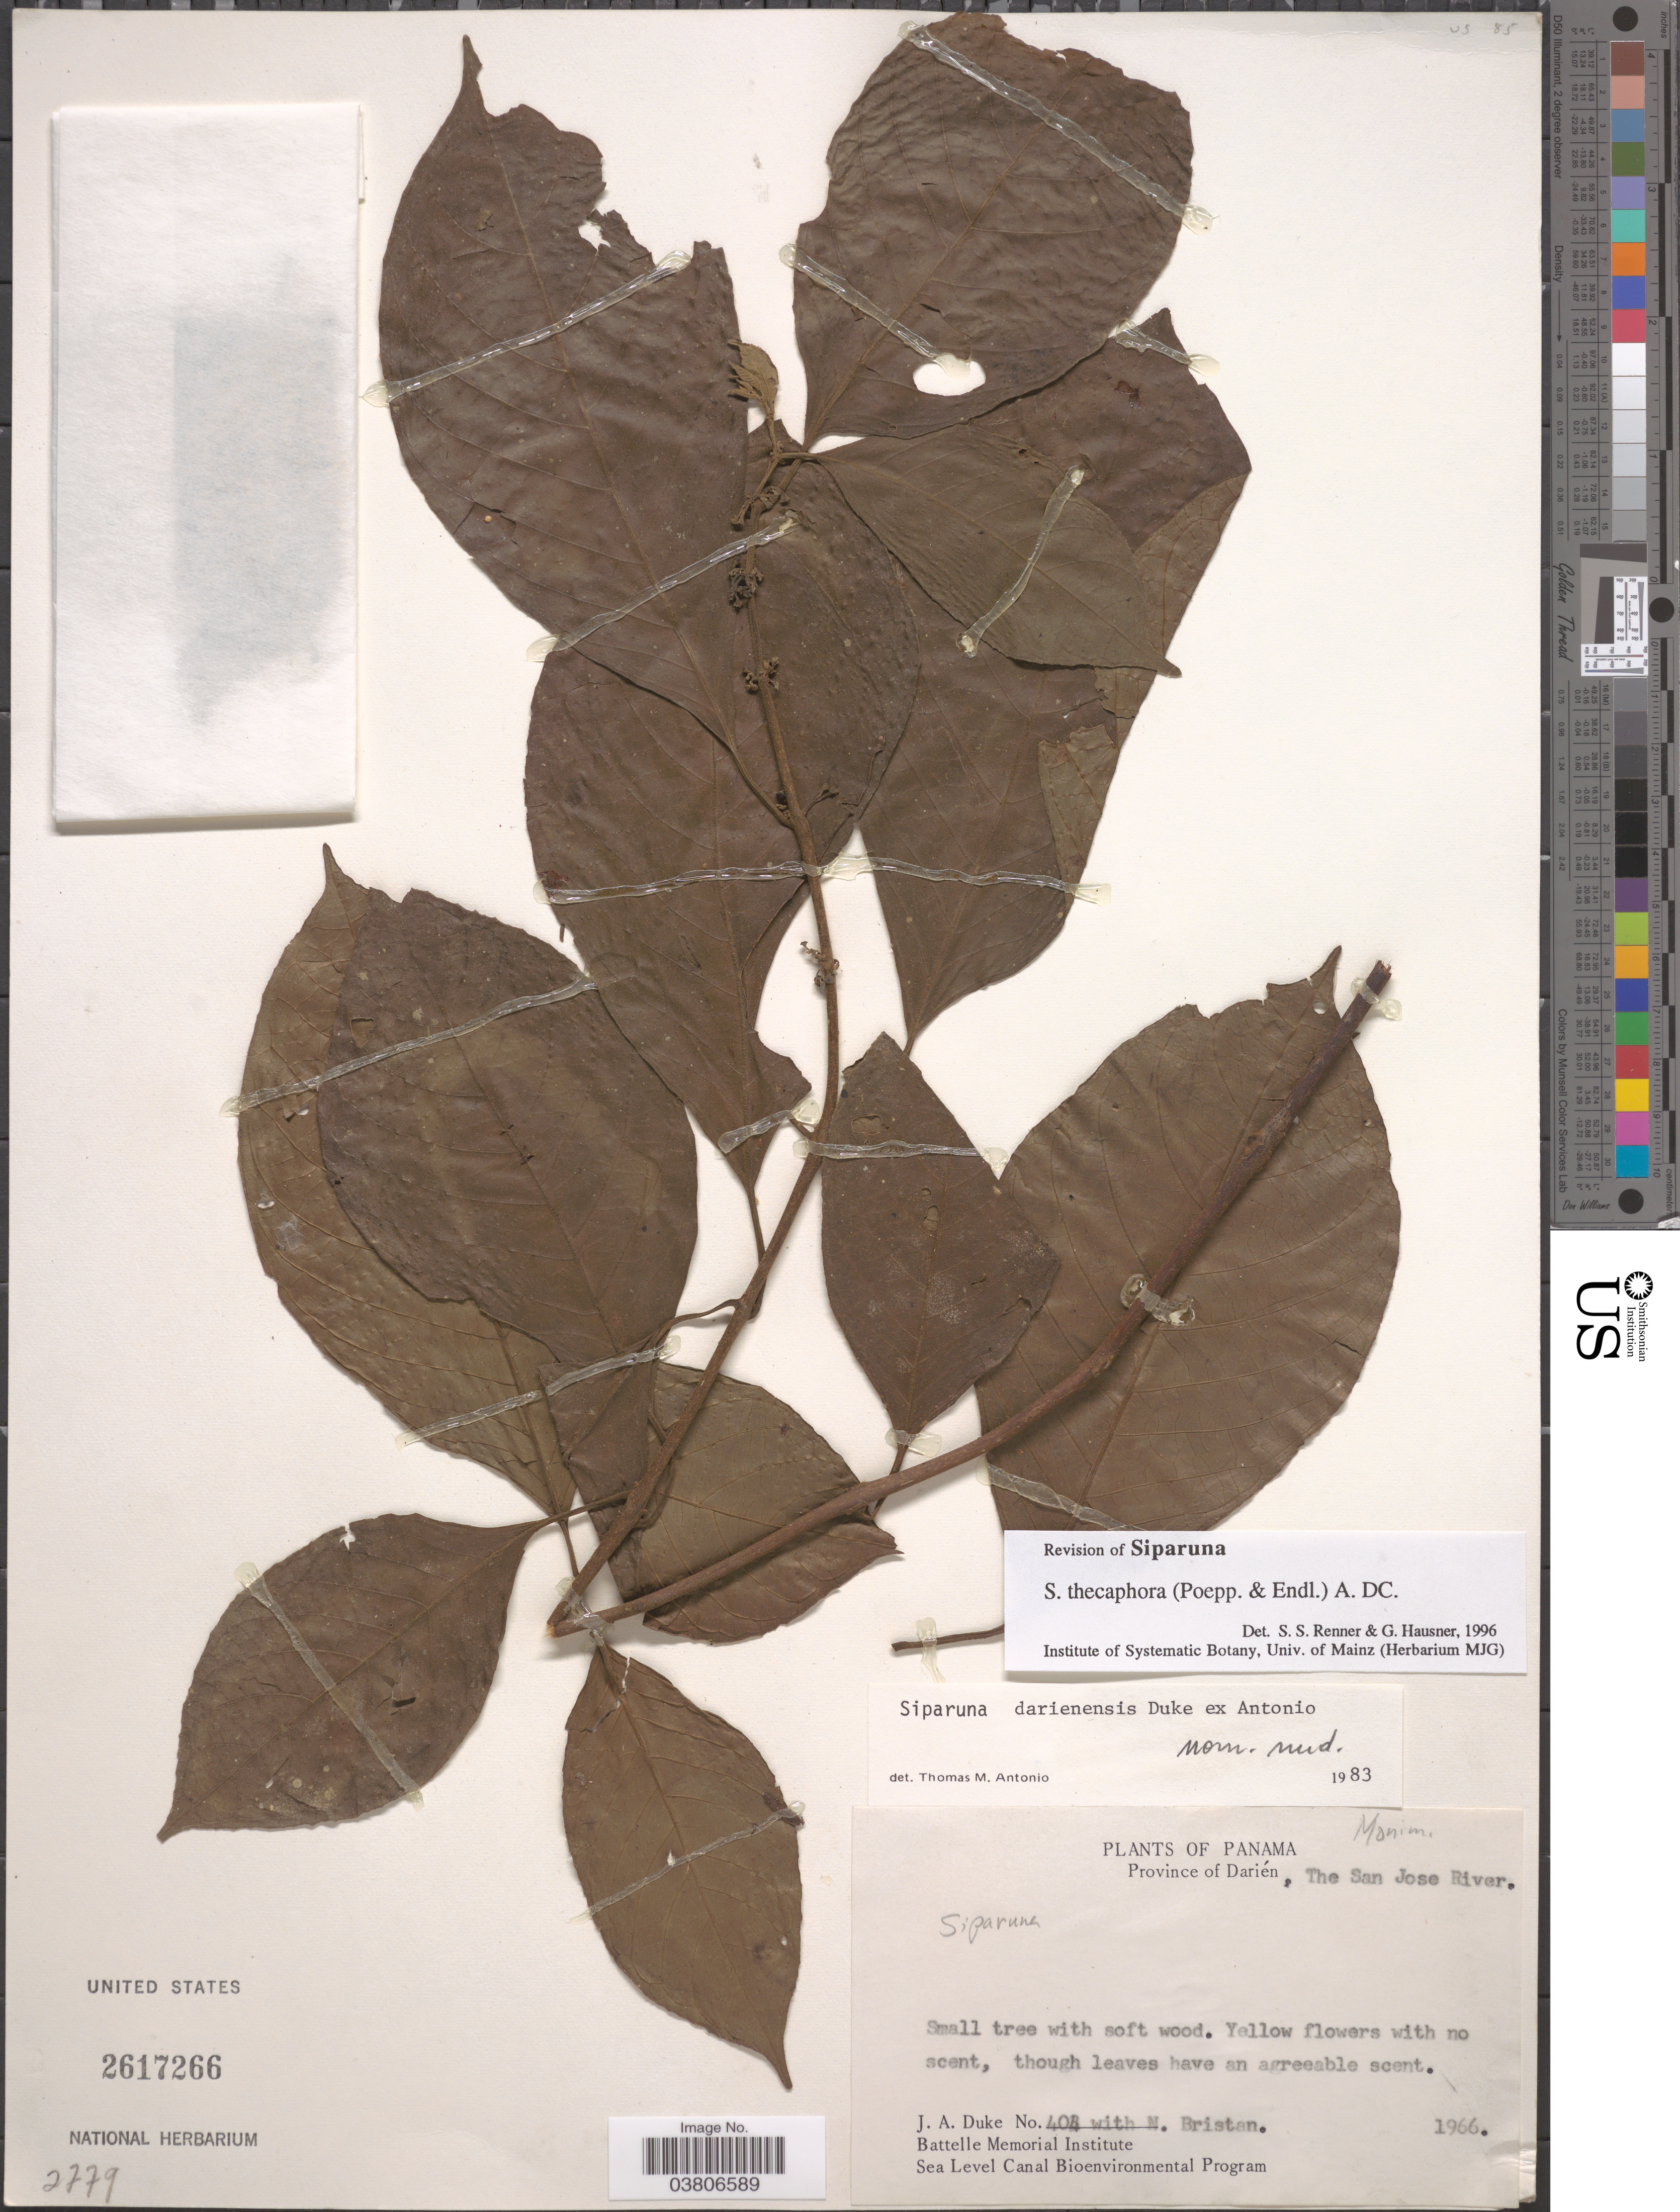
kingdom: Plantae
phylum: Tracheophyta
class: Magnoliopsida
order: Laurales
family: Siparunaceae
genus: Siparuna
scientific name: Siparuna thecaphora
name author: (Poepp. & Endl.) A. DC.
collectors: J. A. Duke & N. Bristan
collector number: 404*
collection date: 1966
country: Panama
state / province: Darien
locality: The San Jose River.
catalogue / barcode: US 2617266